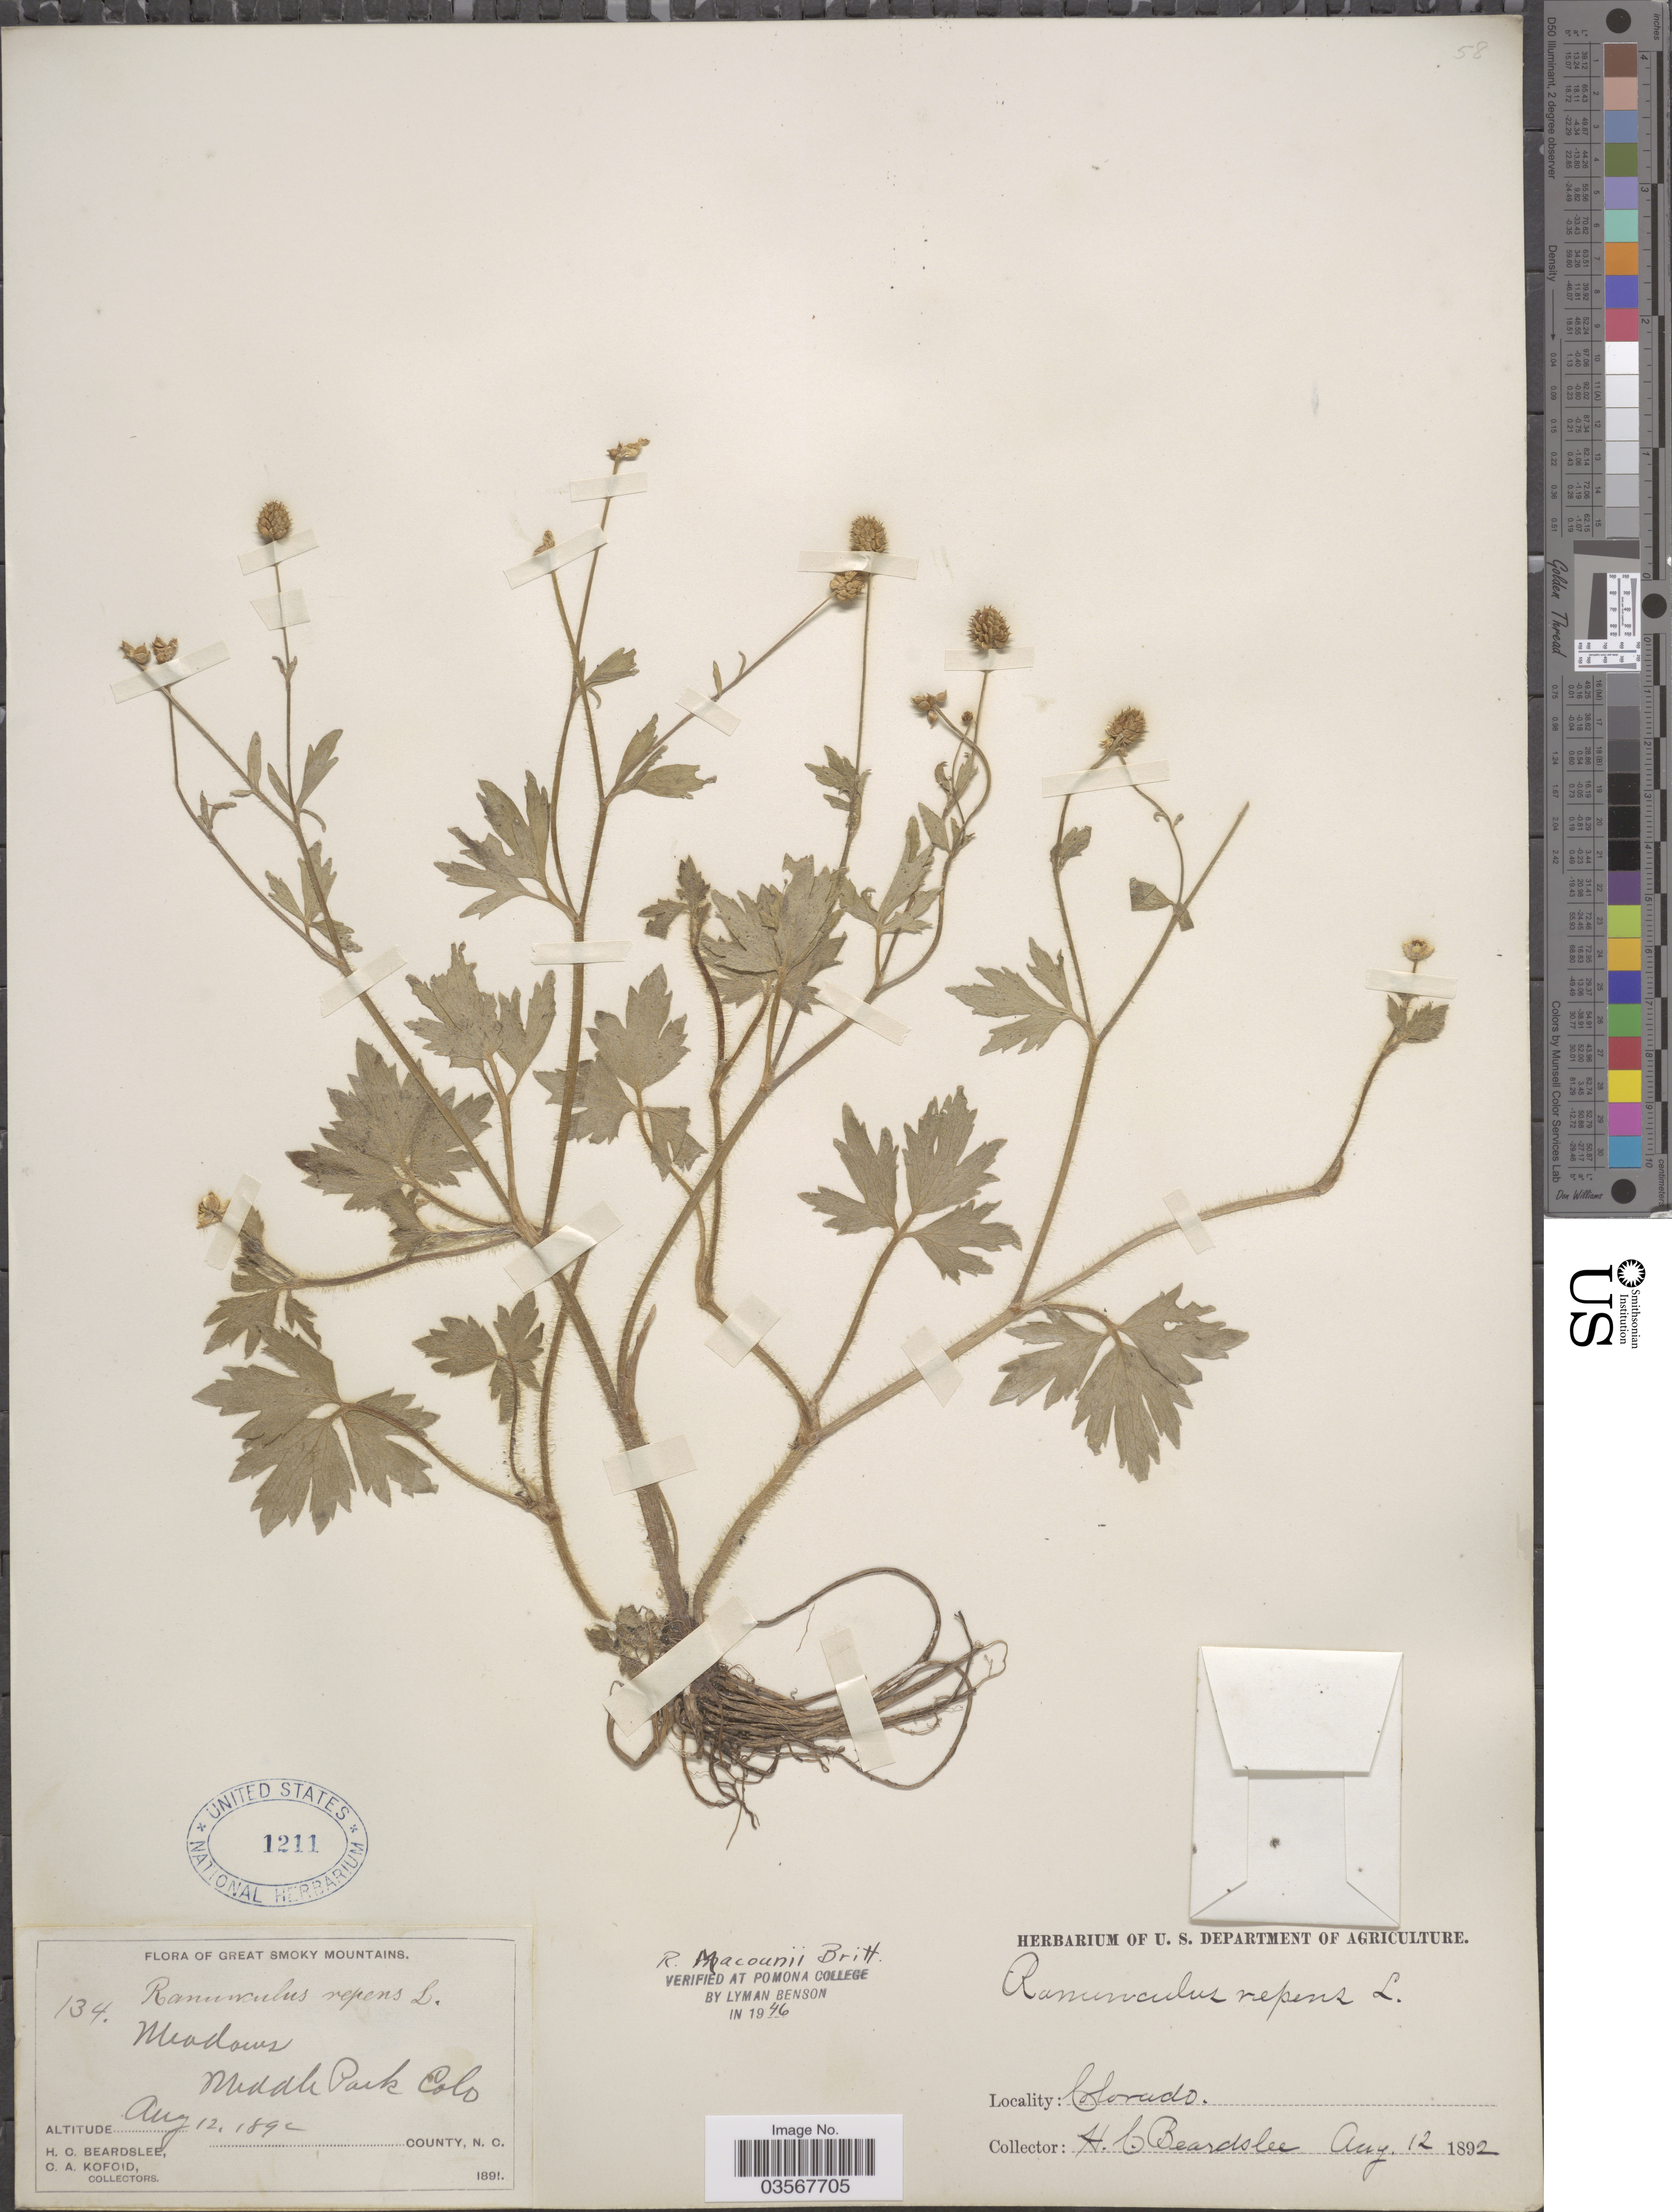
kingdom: Plantae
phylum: Tracheophyta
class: Magnoliopsida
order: Ranunculales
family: Ranunculaceae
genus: Ranunculus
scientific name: Ranunculus macounii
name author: Britton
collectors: H. Beardslee & C. Kofoid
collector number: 134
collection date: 1892-08-12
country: United States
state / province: Colorado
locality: Great Smoky Mountains. Middle Park.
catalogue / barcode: US 1211